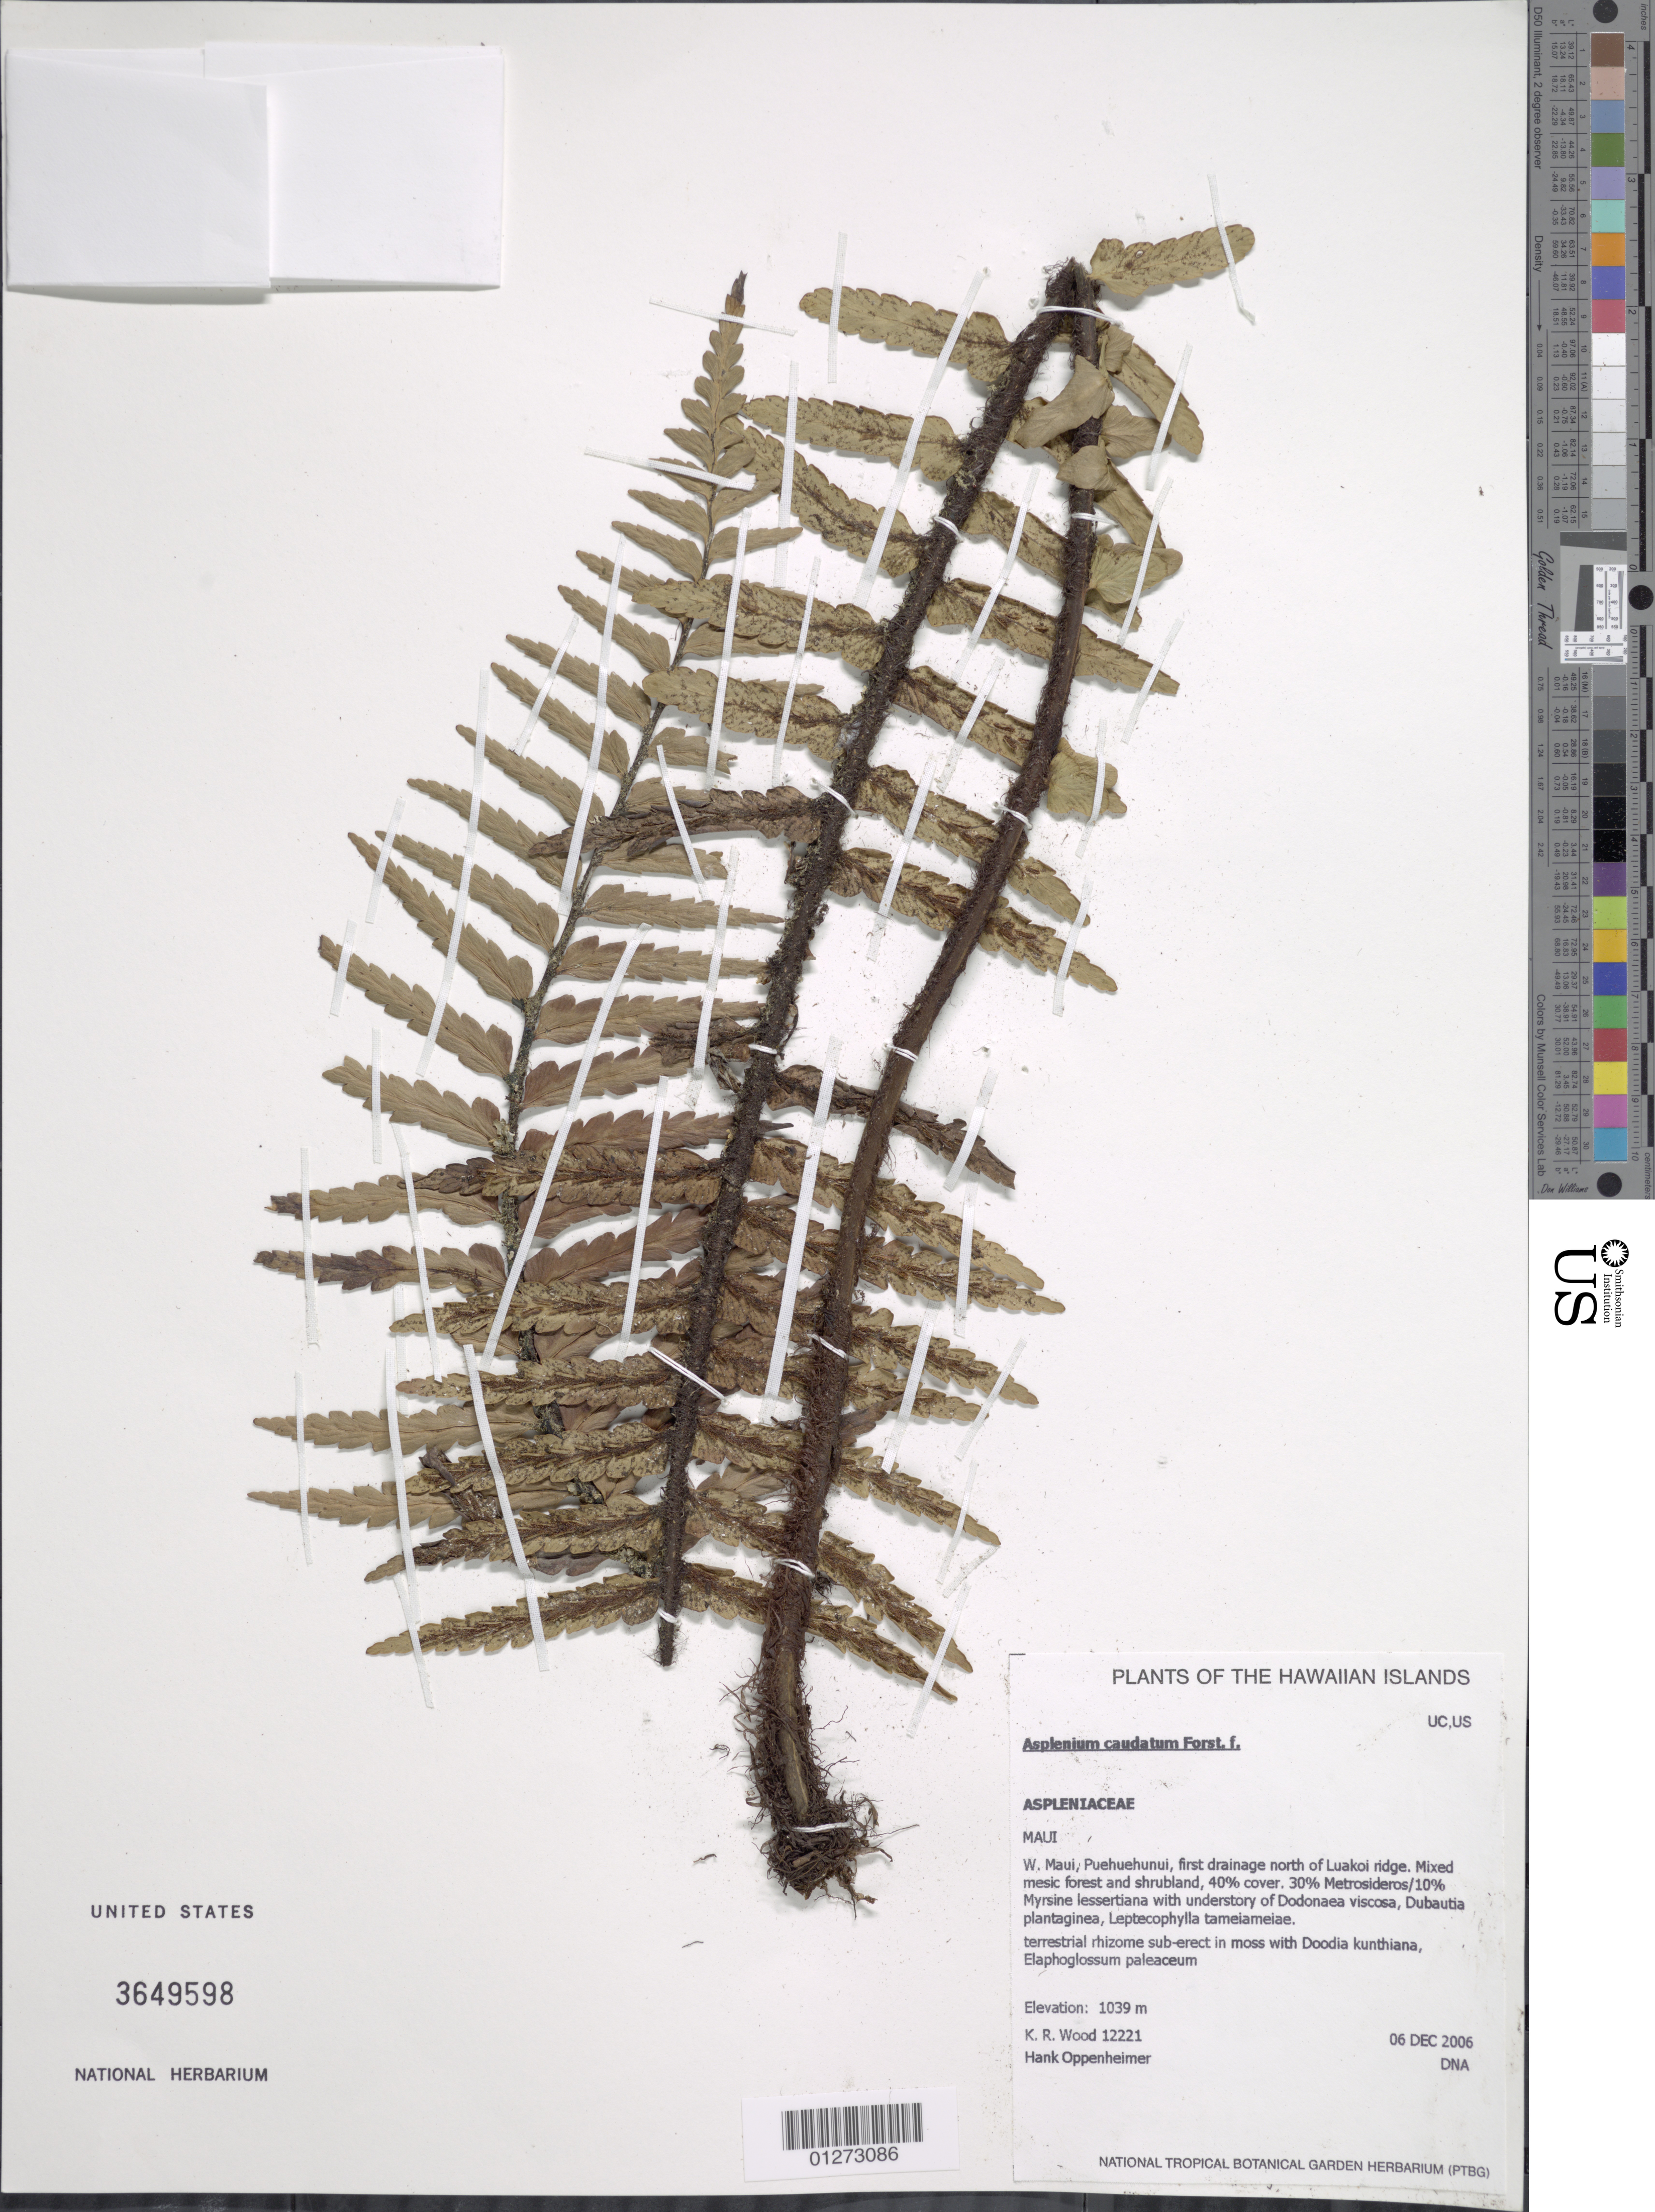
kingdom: Plantae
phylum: Tracheophyta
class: Polypodiopsida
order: Polypodiales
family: Aspleniaceae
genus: Asplenium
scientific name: Asplenium horridum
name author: Kaulf.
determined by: Wagner, W. L., (BOT), Smithsonian Institution - National Museum of Natural History (UNITED STATES)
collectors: K. R. Wood & H. L. Oppenheimer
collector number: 12221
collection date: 2006-12-06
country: United States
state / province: Hawaii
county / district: Maui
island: Maui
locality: W. Maui, Puehuehunui, first drainage north of Luakoi Ridge.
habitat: Mixed mesic forest and shrubland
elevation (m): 1039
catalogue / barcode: US 3649598